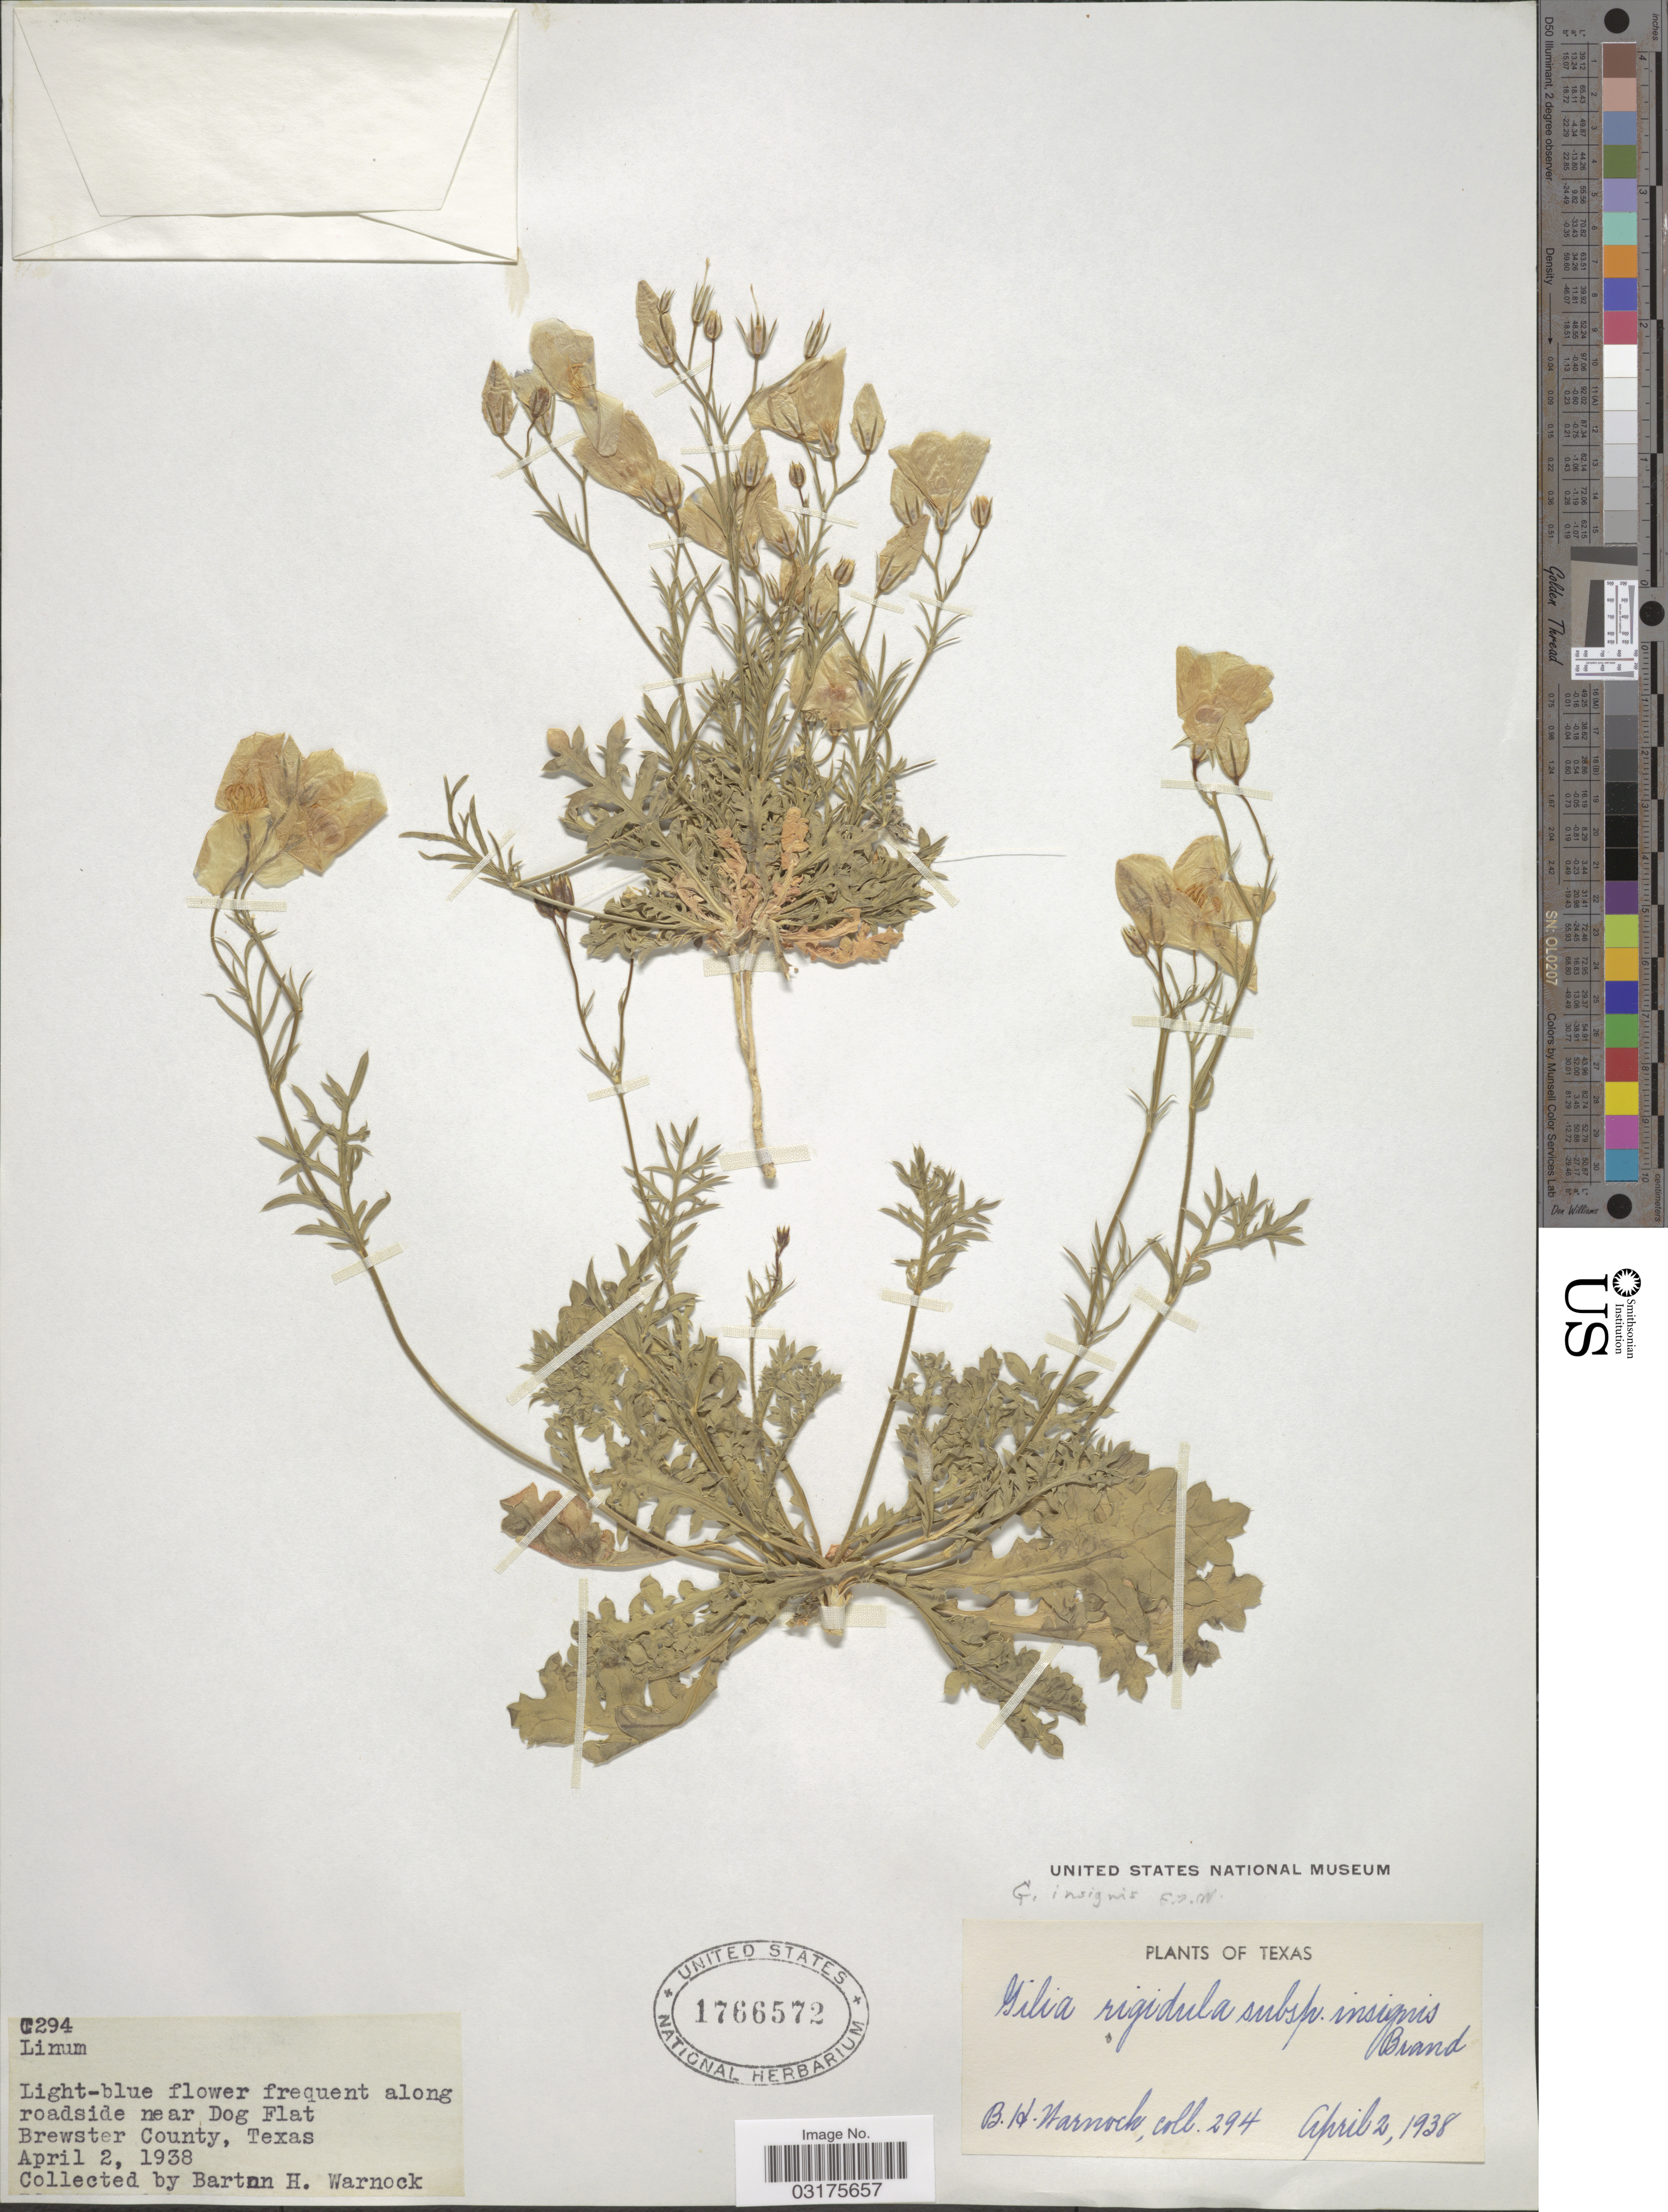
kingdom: Plantae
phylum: Tracheophyta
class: Magnoliopsida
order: Ericales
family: Polemoniaceae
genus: Giliastrum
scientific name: Giliastrum insigne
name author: (Brand) J.M. Porter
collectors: B. H. Warnock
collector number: C294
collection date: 1938-04-02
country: United States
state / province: Texas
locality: Light-blue flower frequent along roadside near Dog Flat, Brewster County.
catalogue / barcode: US 1766572